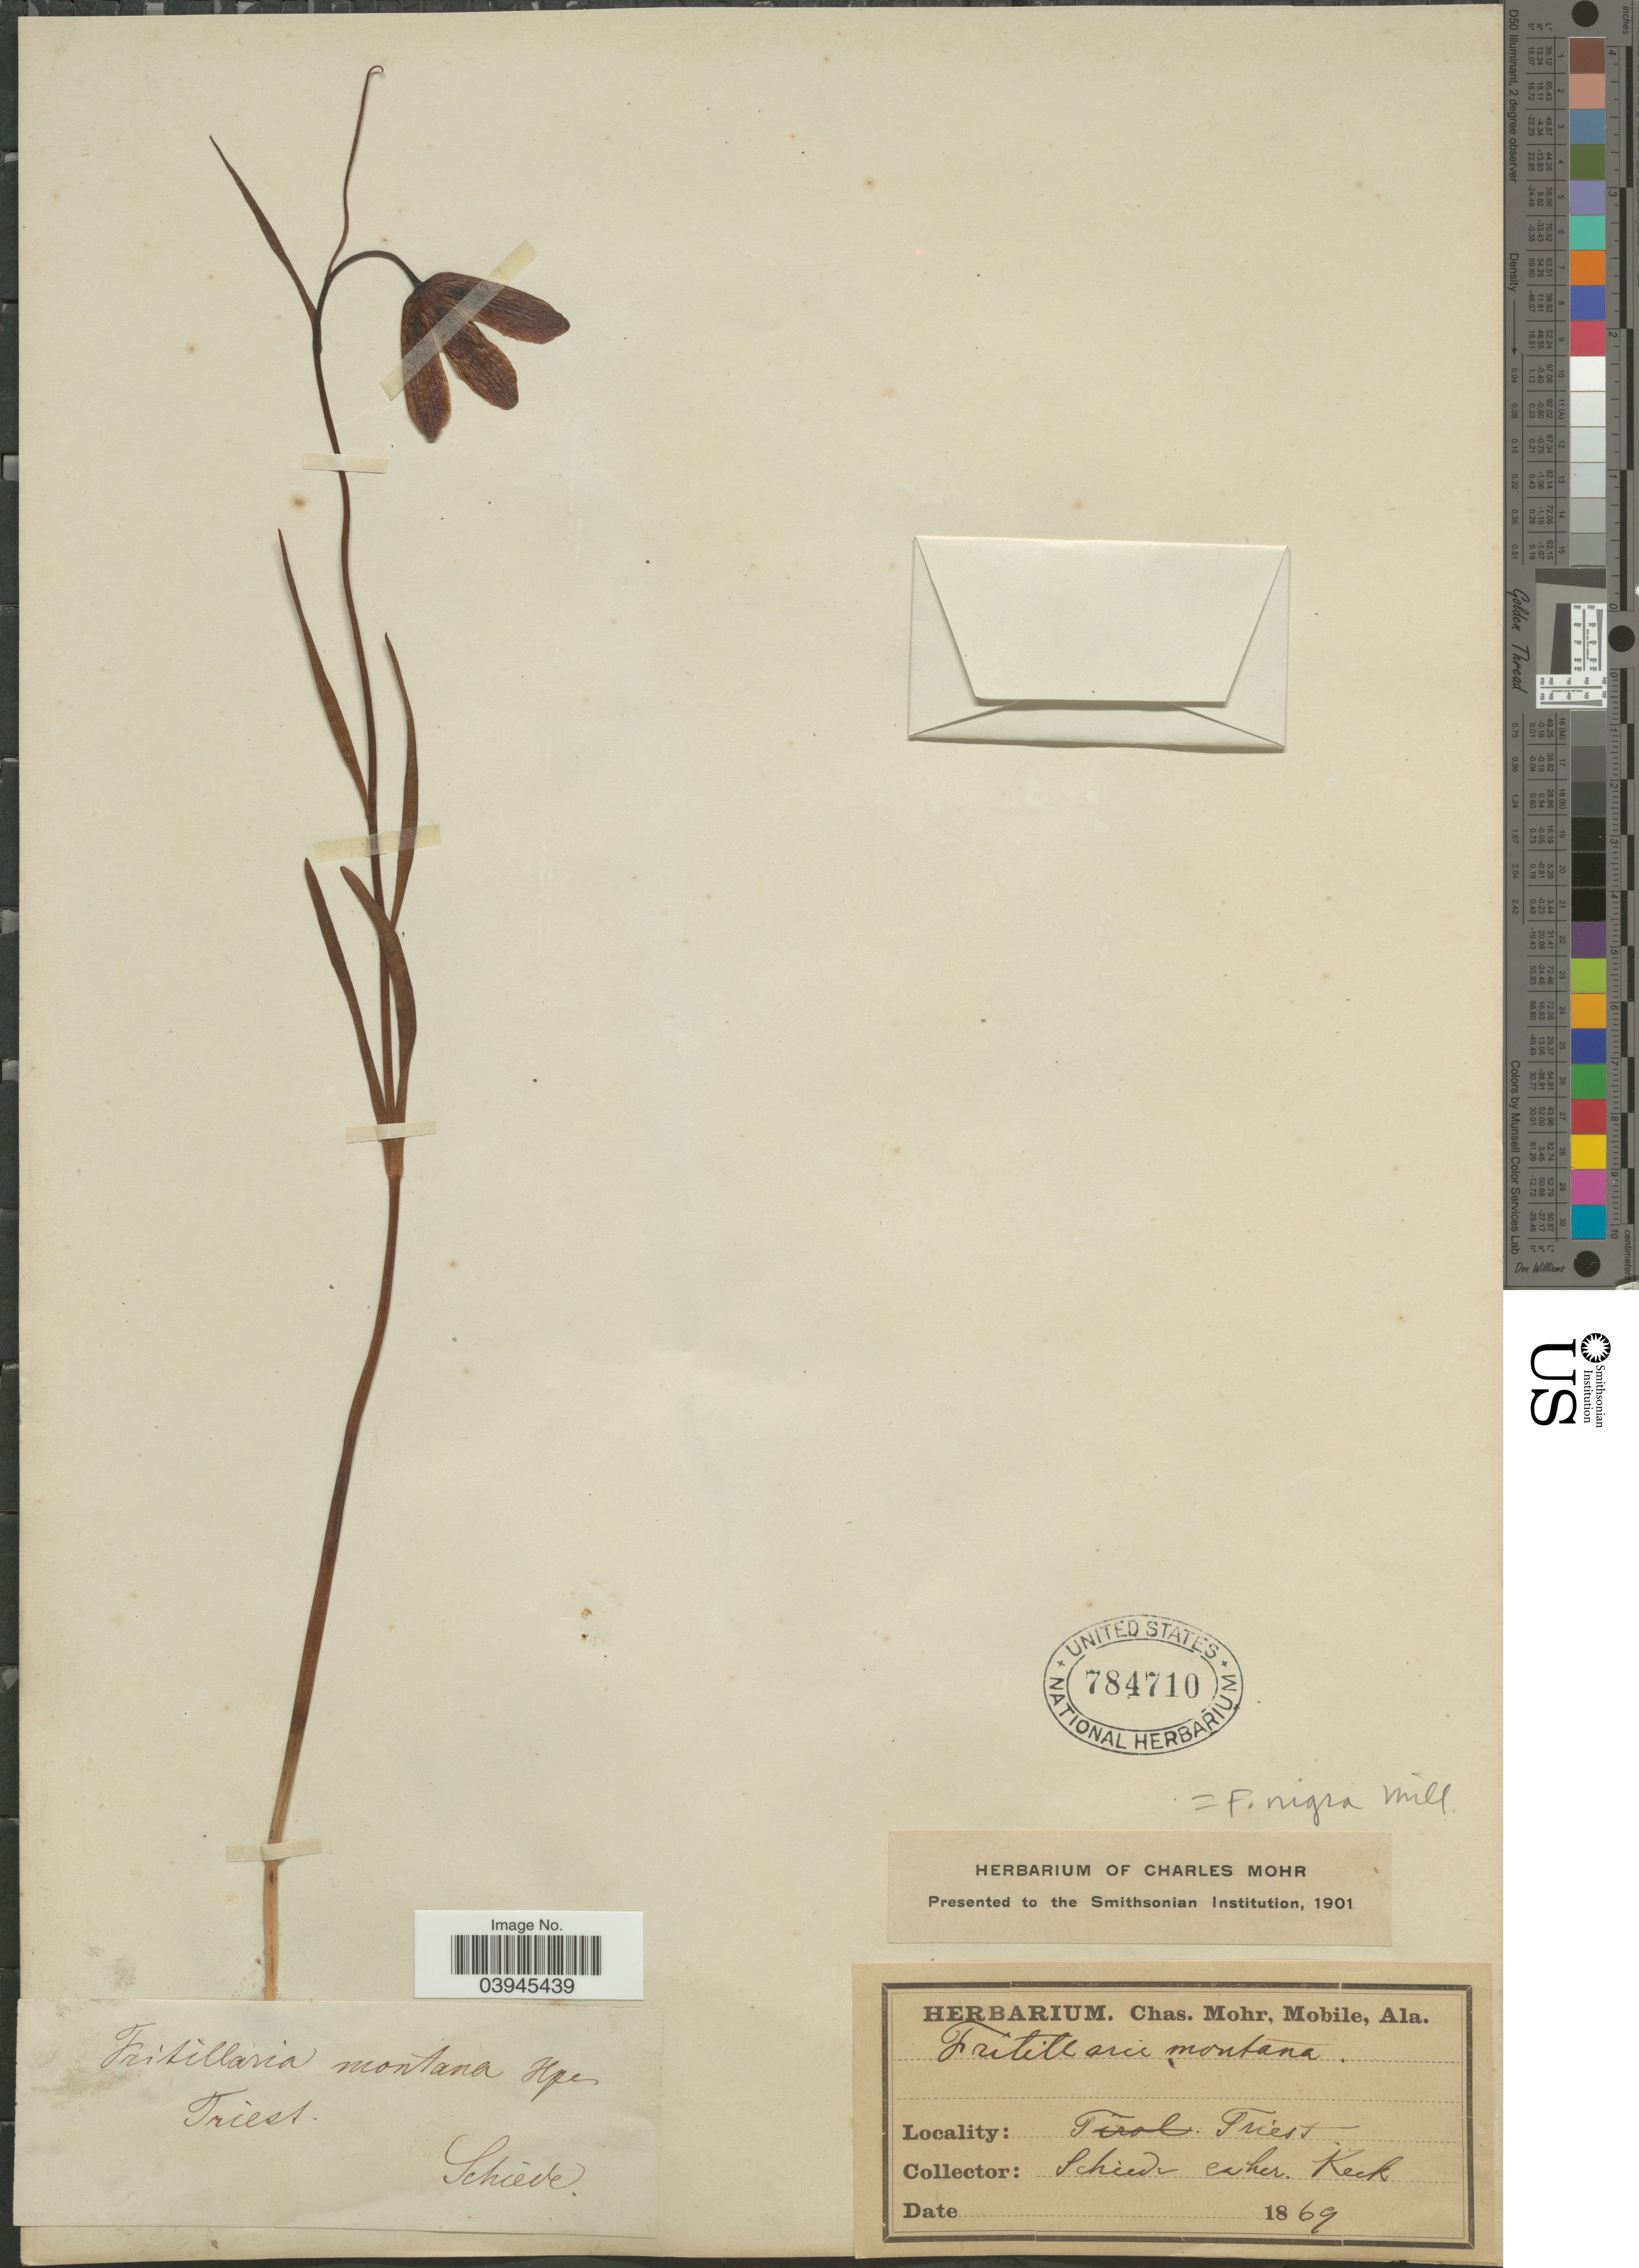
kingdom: Plantae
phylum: Tracheophyta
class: Liliopsida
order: Liliales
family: Liliaceae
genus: Fritillaria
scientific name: Fritillaria pontica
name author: Wahlenb.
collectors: Schiede, --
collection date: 1869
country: Italy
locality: Triest.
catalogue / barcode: US 784710